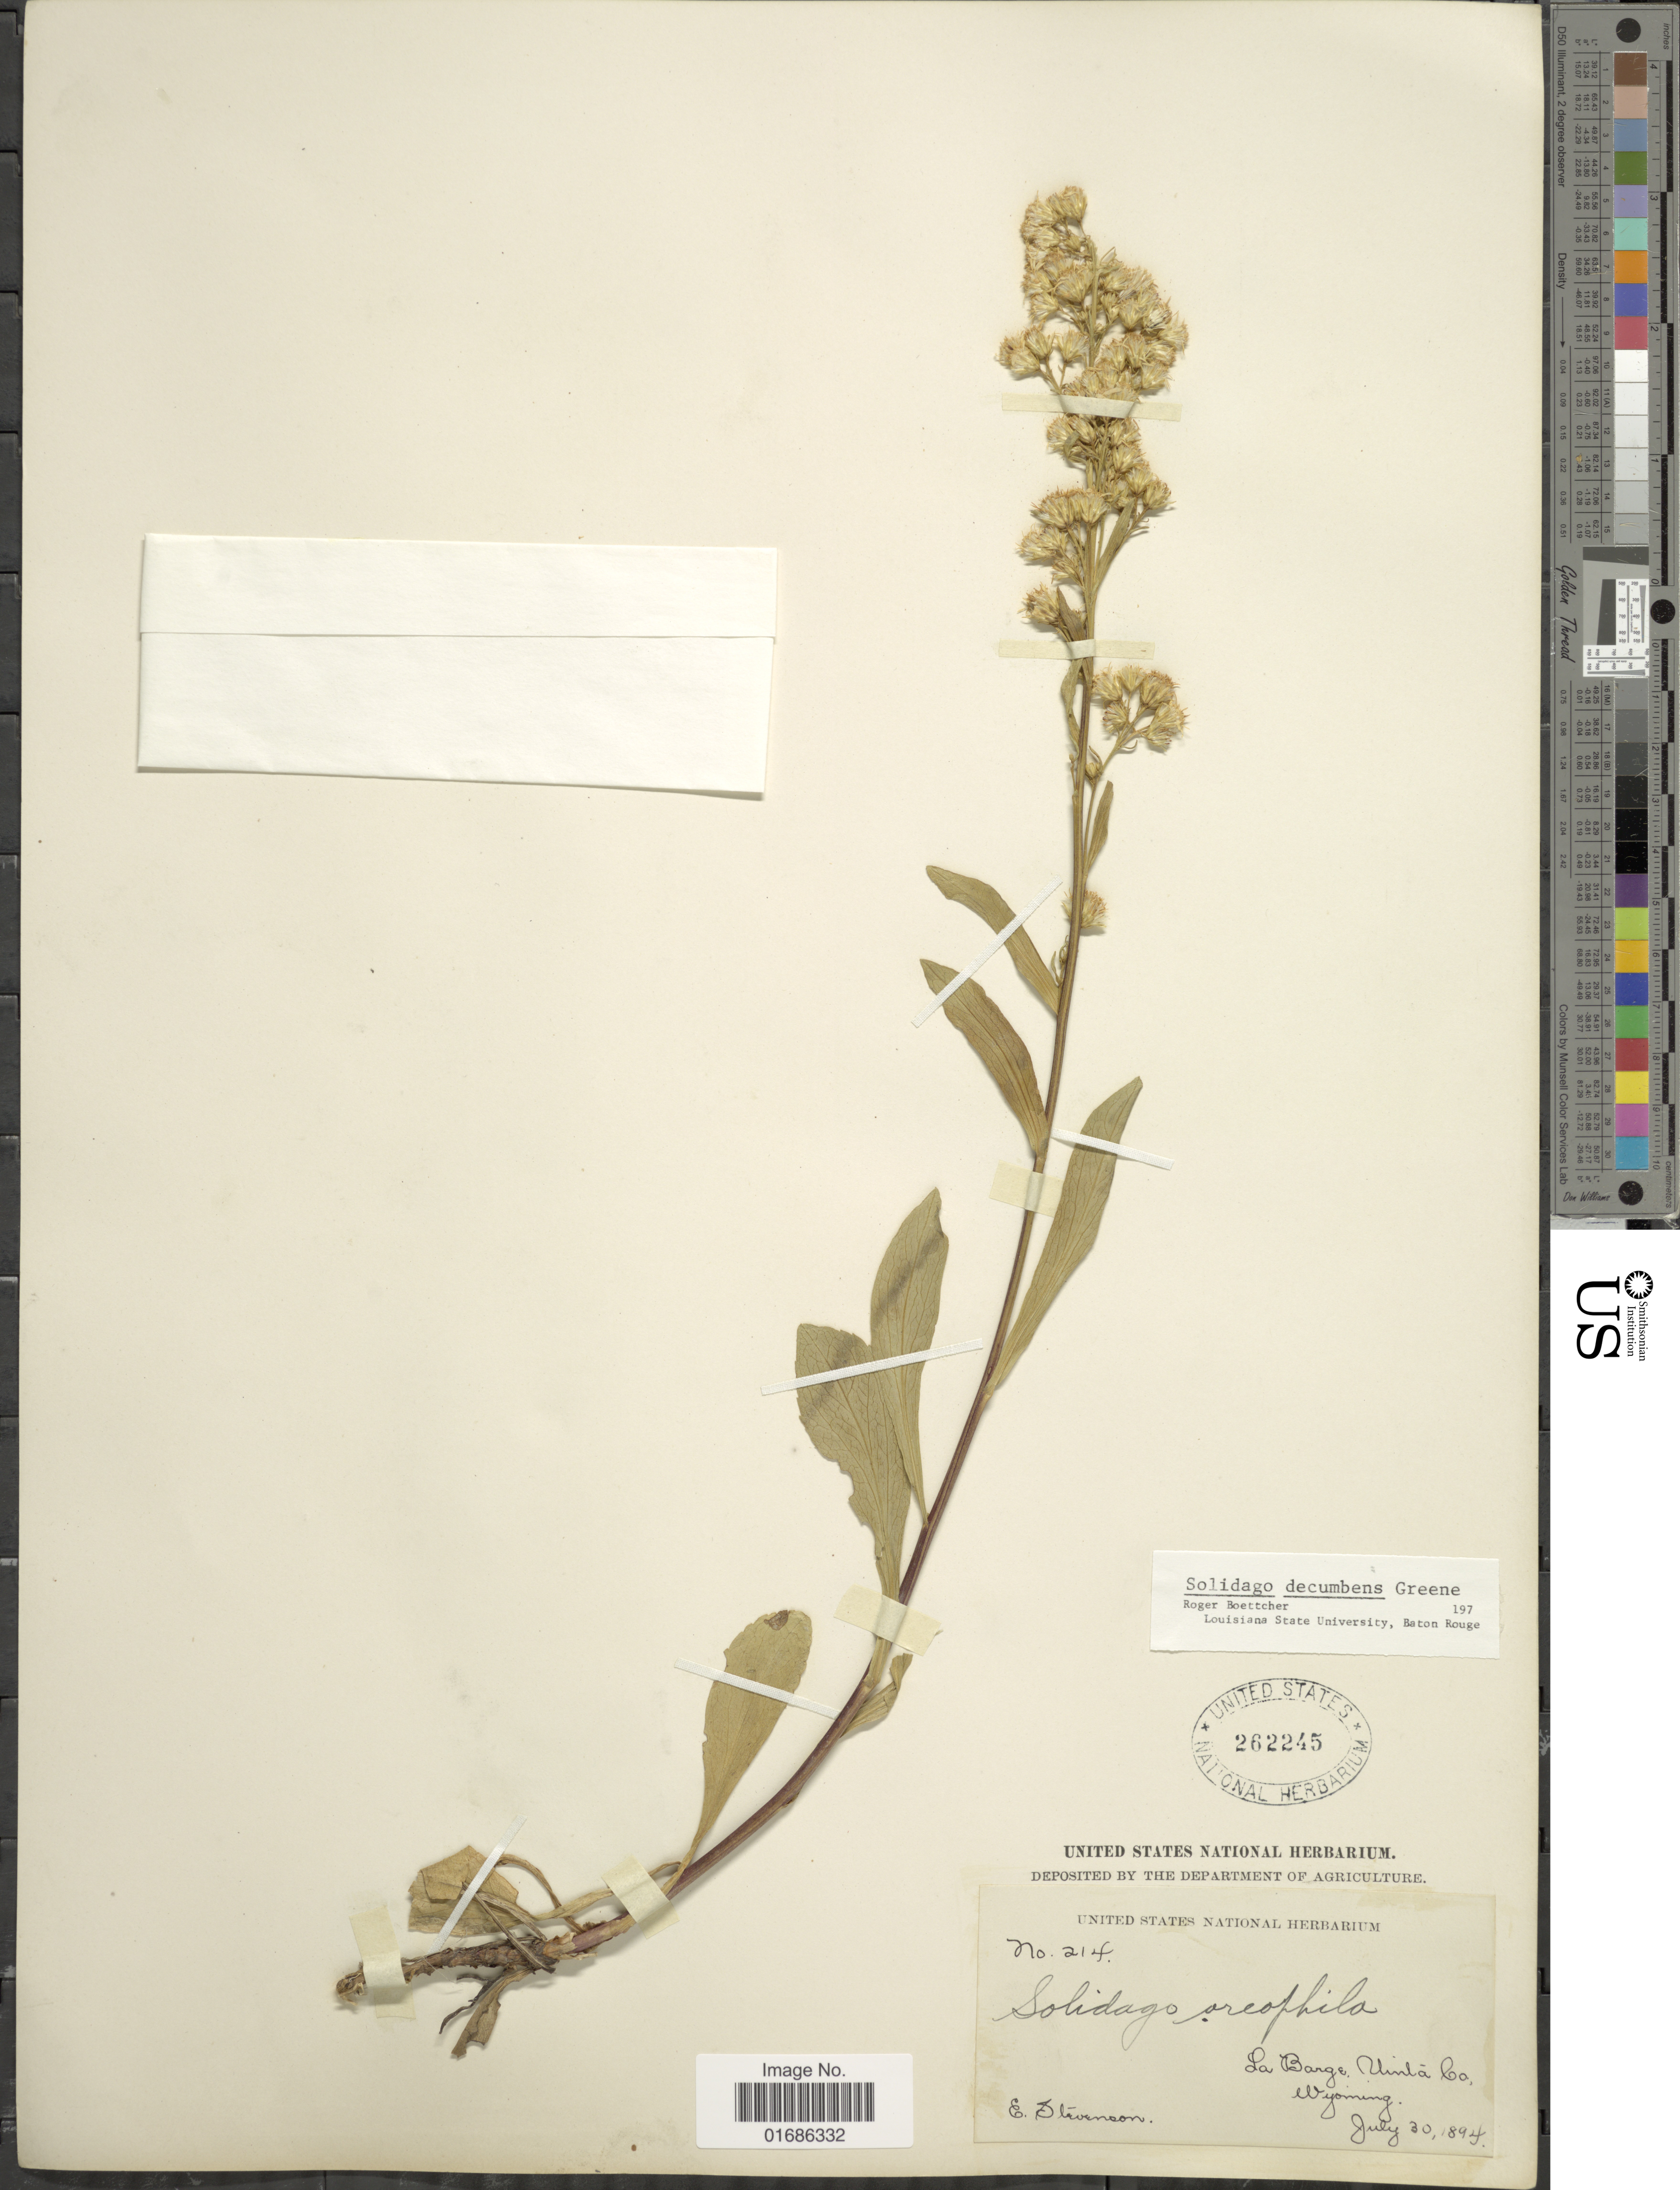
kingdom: Plantae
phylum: Tracheophyta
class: Magnoliopsida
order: Asterales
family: Asteraceae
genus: Solidago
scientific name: Solidago decumbens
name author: Greene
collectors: E. Stevenson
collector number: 214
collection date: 1894-07-30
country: United States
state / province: Wyoming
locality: La Barge, Uinta Co.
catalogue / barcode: US 262245